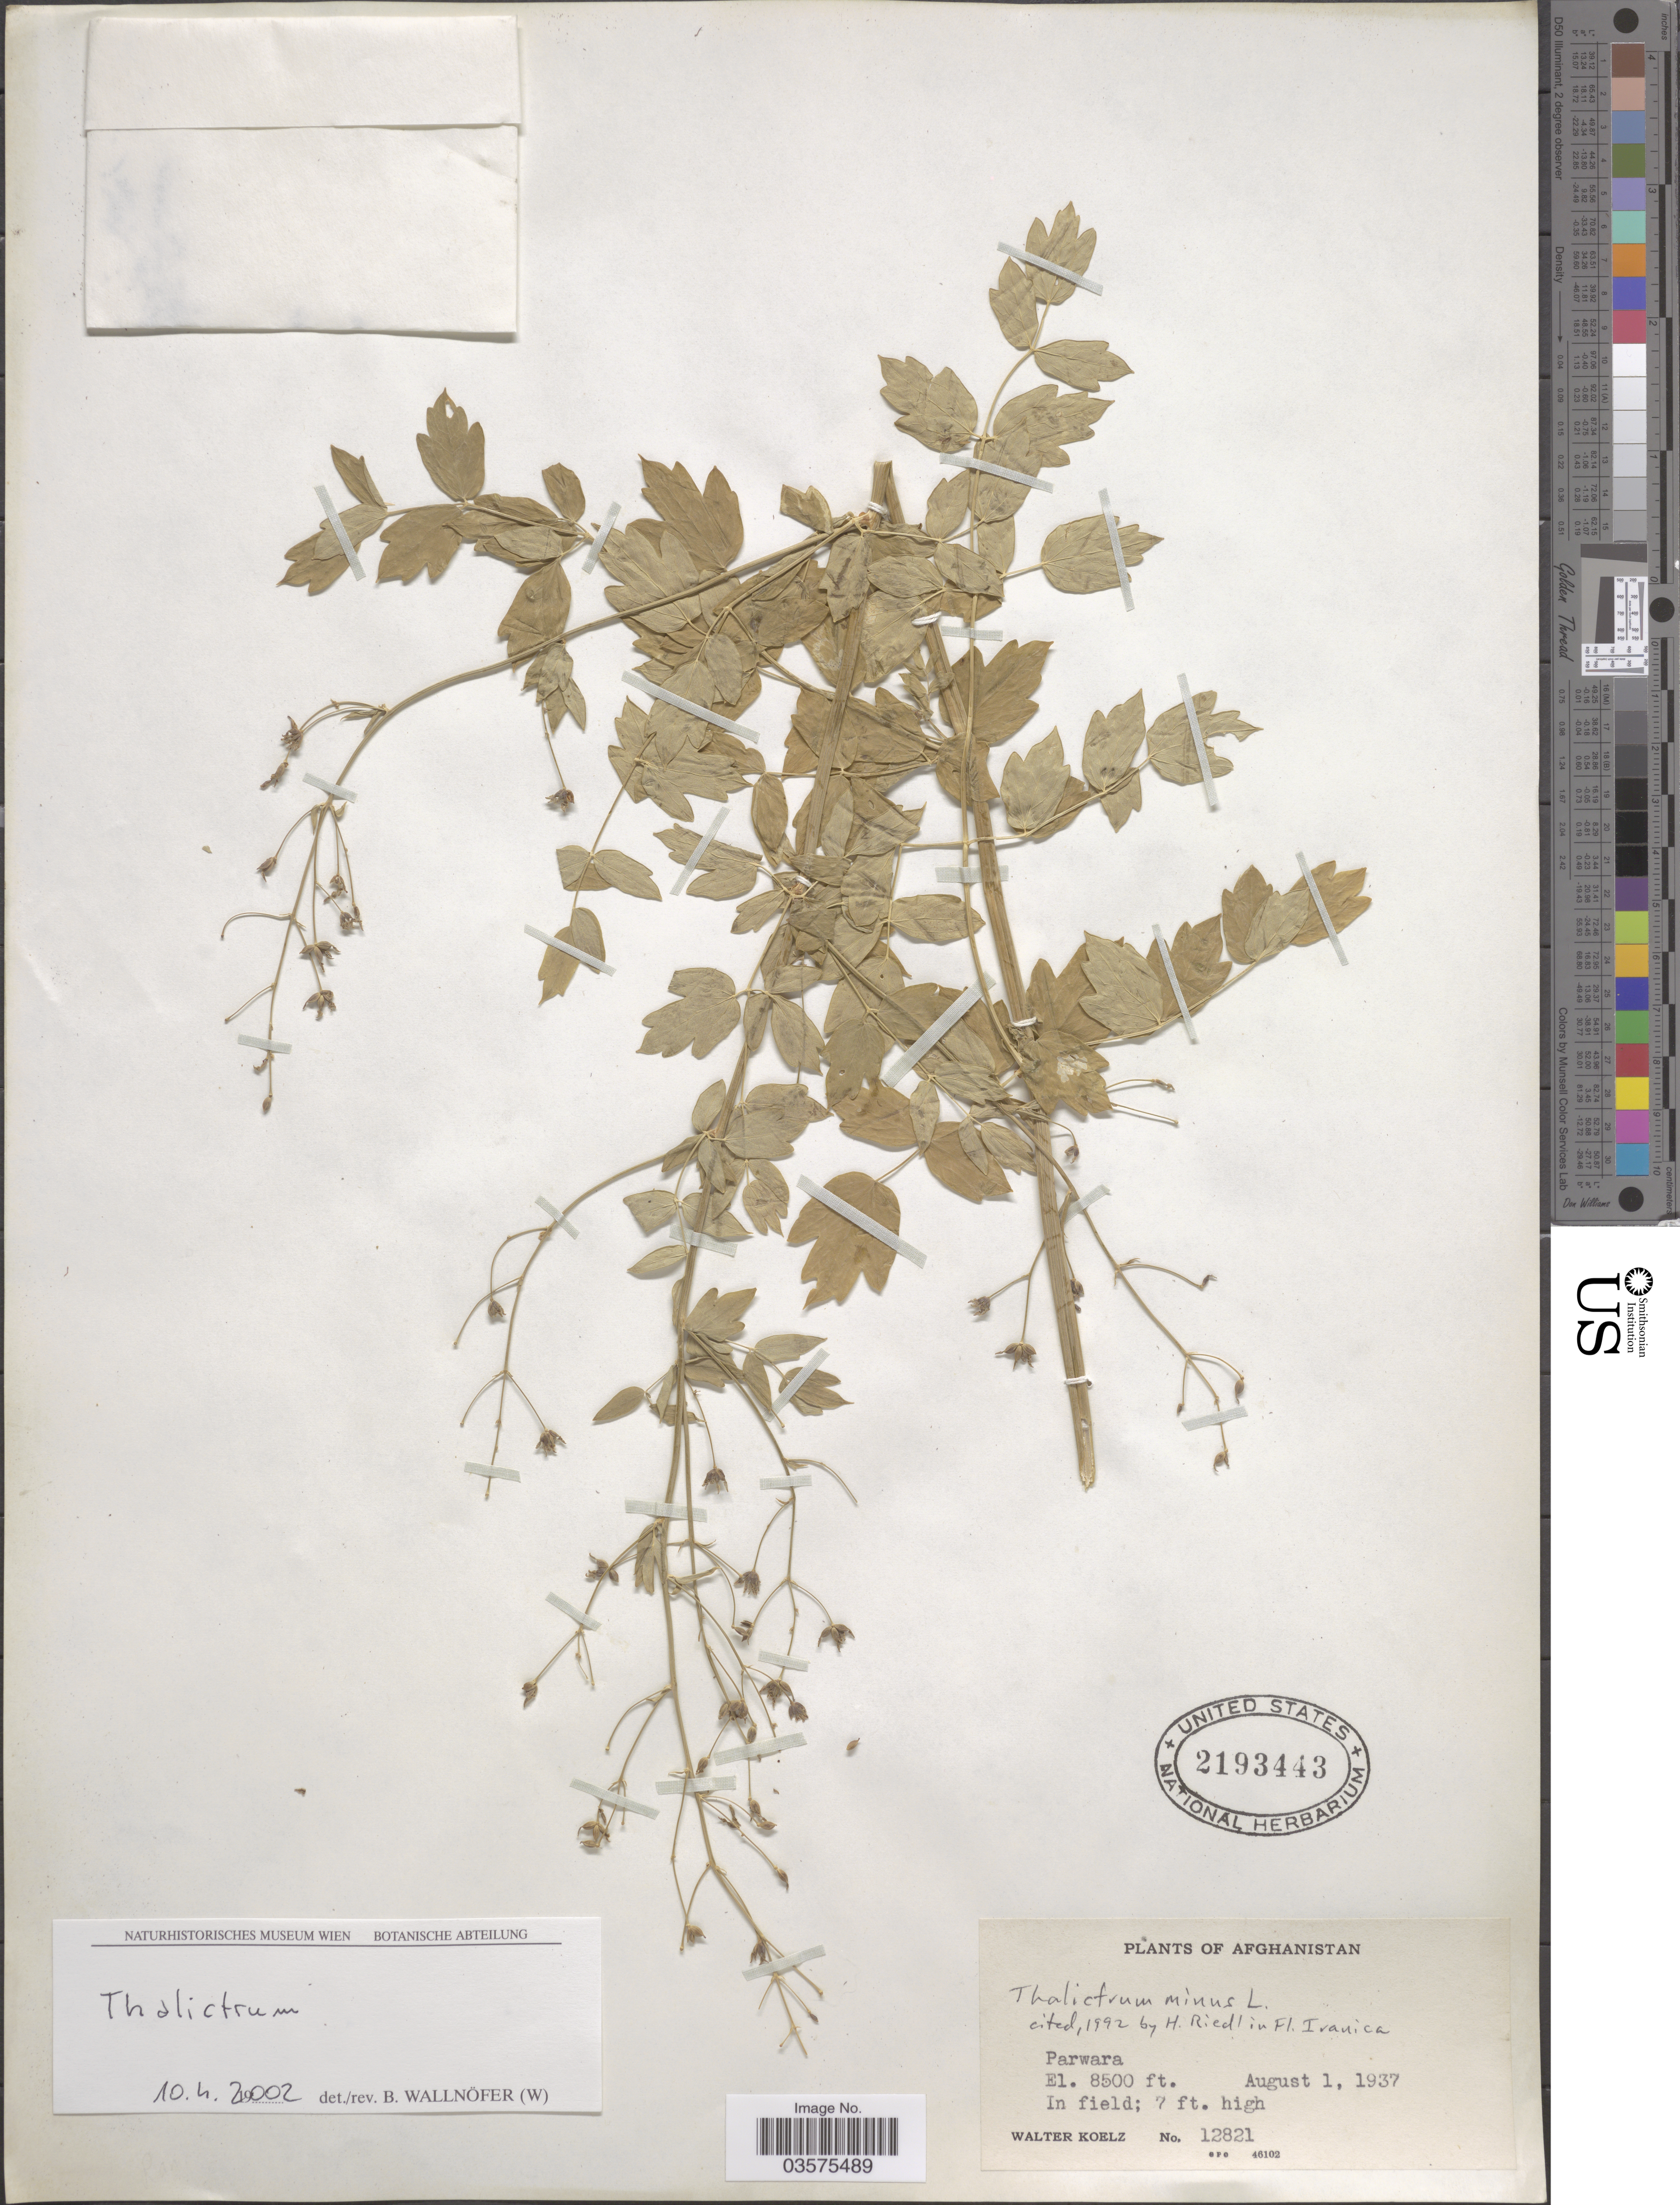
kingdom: Plantae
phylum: Tracheophyta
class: Magnoliopsida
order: Ranunculales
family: Ranunculaceae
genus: Thalictrum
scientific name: Thalictrum minus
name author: L.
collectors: W. N. Koelz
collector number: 12821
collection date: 1937-08-01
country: Afghanistan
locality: Parwara.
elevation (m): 2591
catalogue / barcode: US 2193443